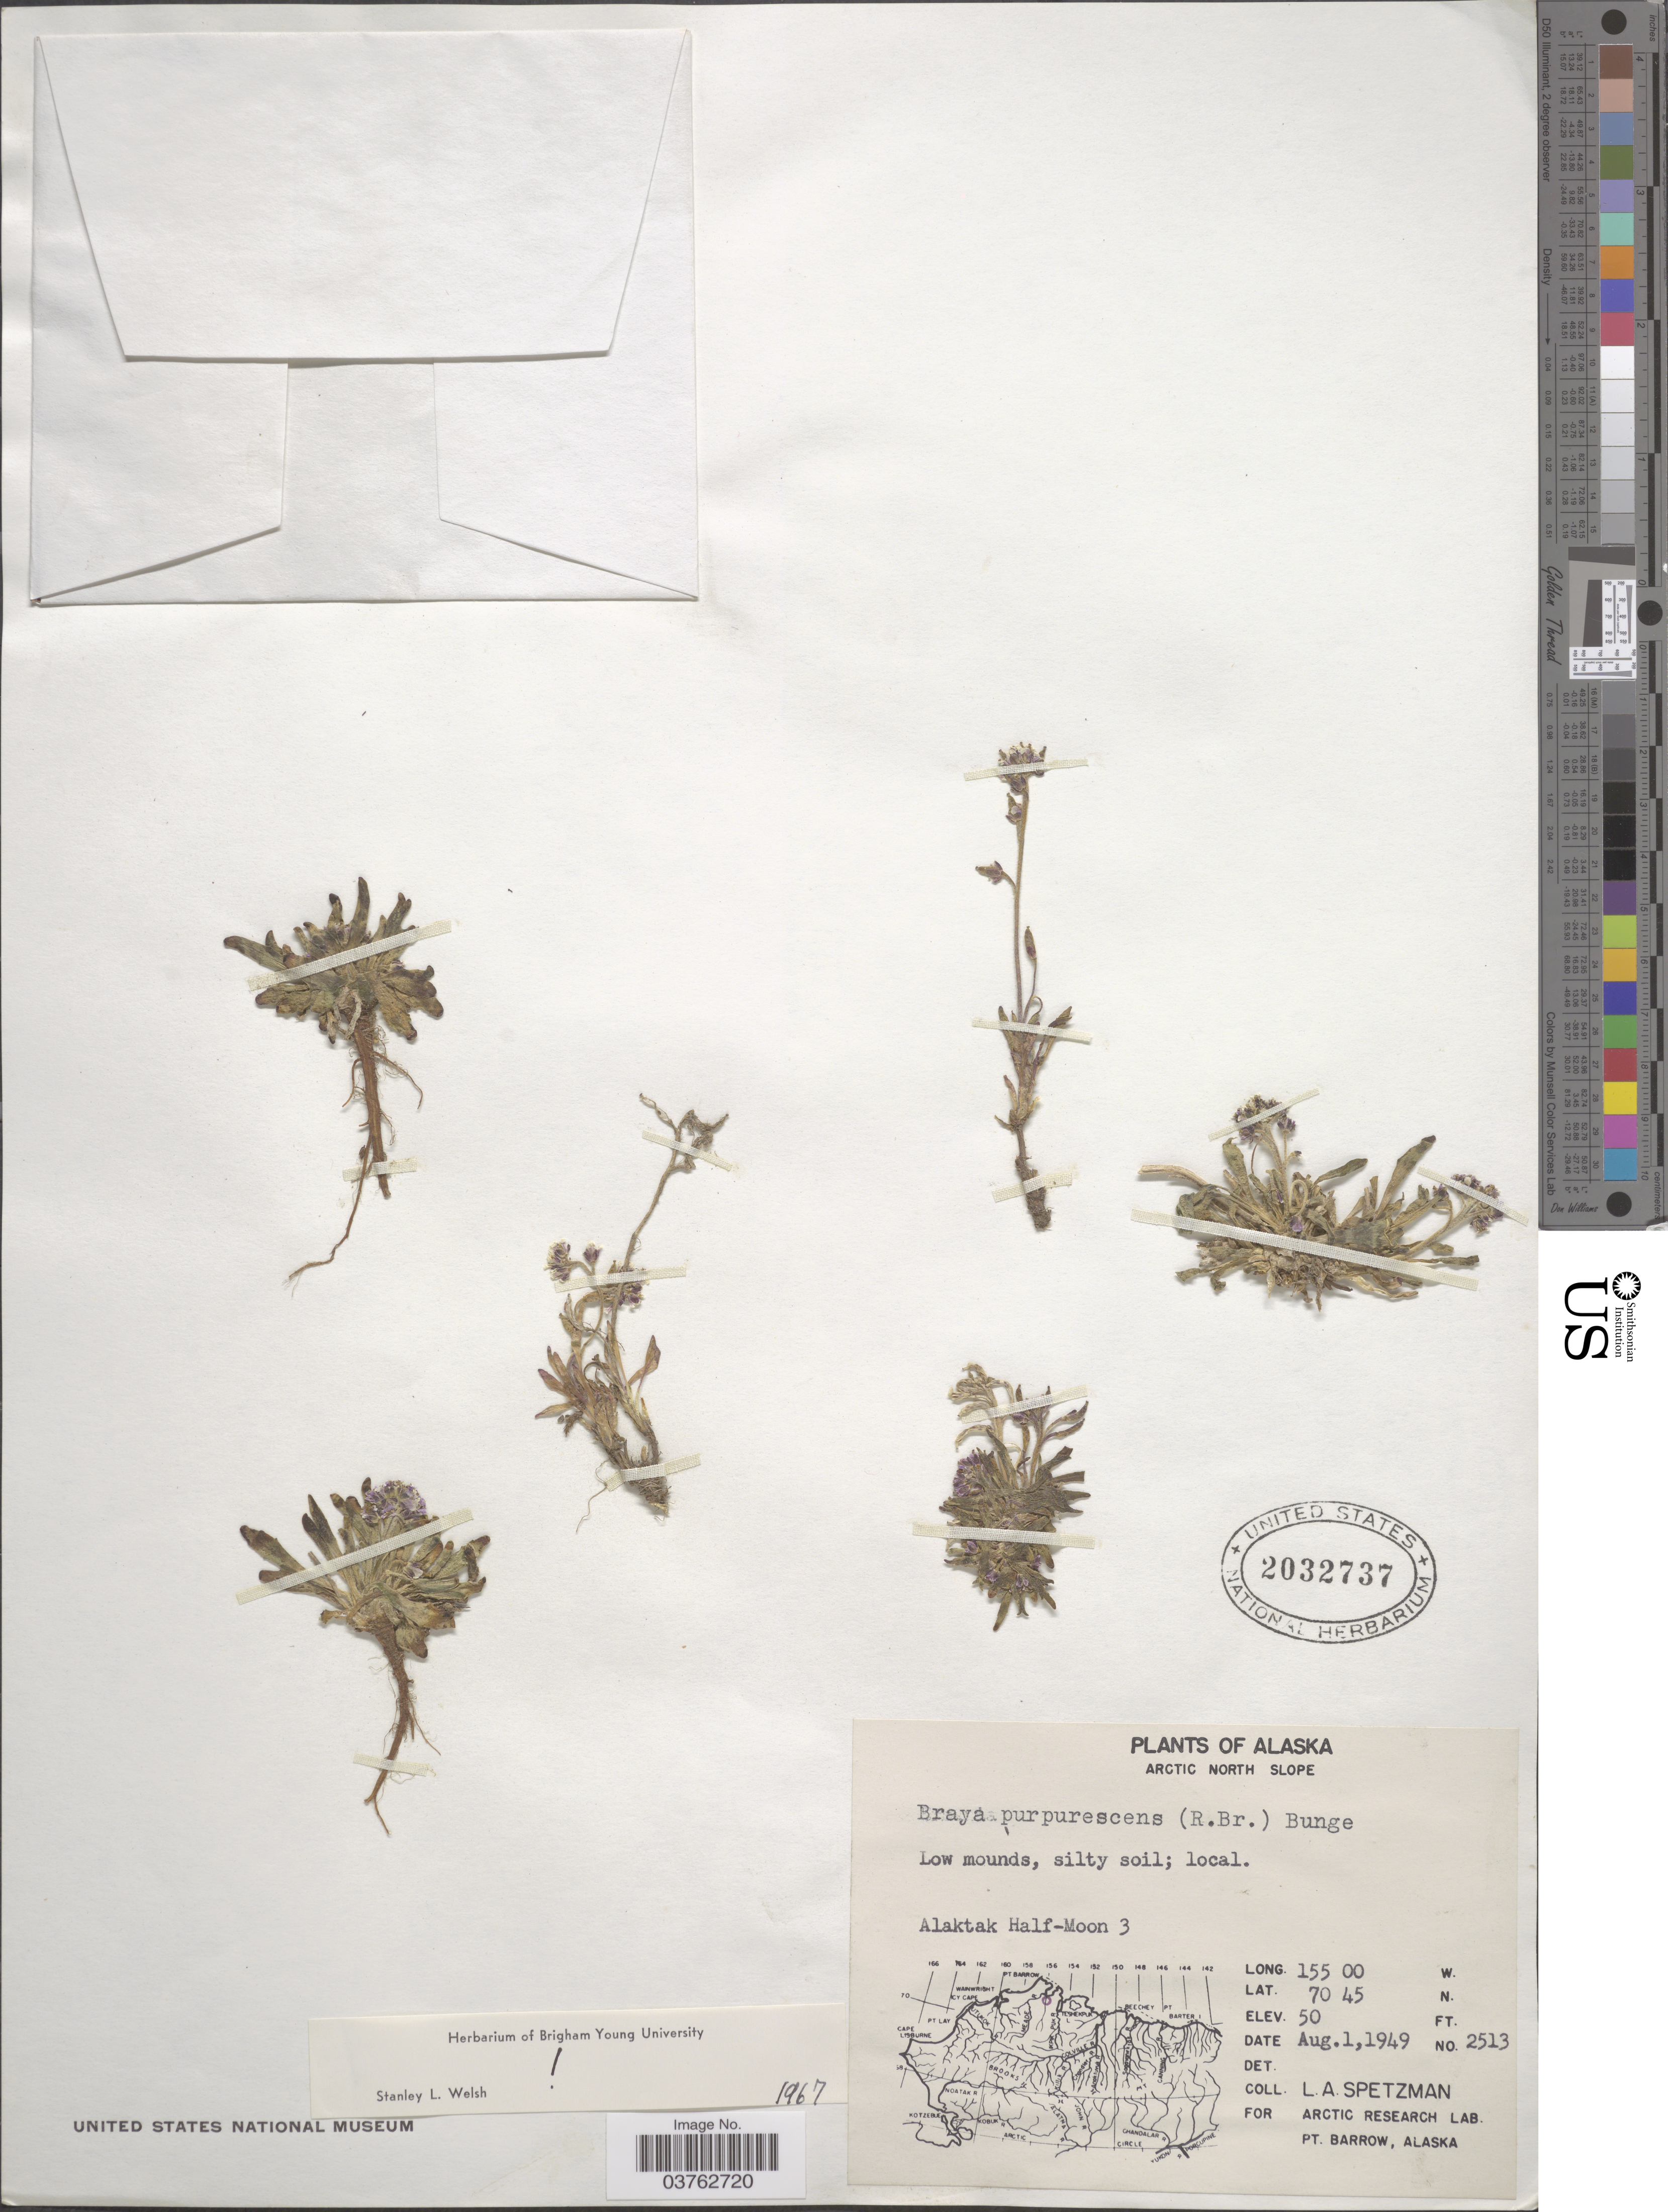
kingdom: Plantae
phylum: Tracheophyta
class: Magnoliopsida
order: Brassicales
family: Brassicaceae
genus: Braya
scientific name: Braya purpurascens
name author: (R. Br.) Bunge ex Ledeb.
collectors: L. Spetzman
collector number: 2513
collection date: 1949-08-01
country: United States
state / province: Alaska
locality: Arctic North Slope. Alaktak Half-Moon 3.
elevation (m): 15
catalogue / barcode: US 2032737